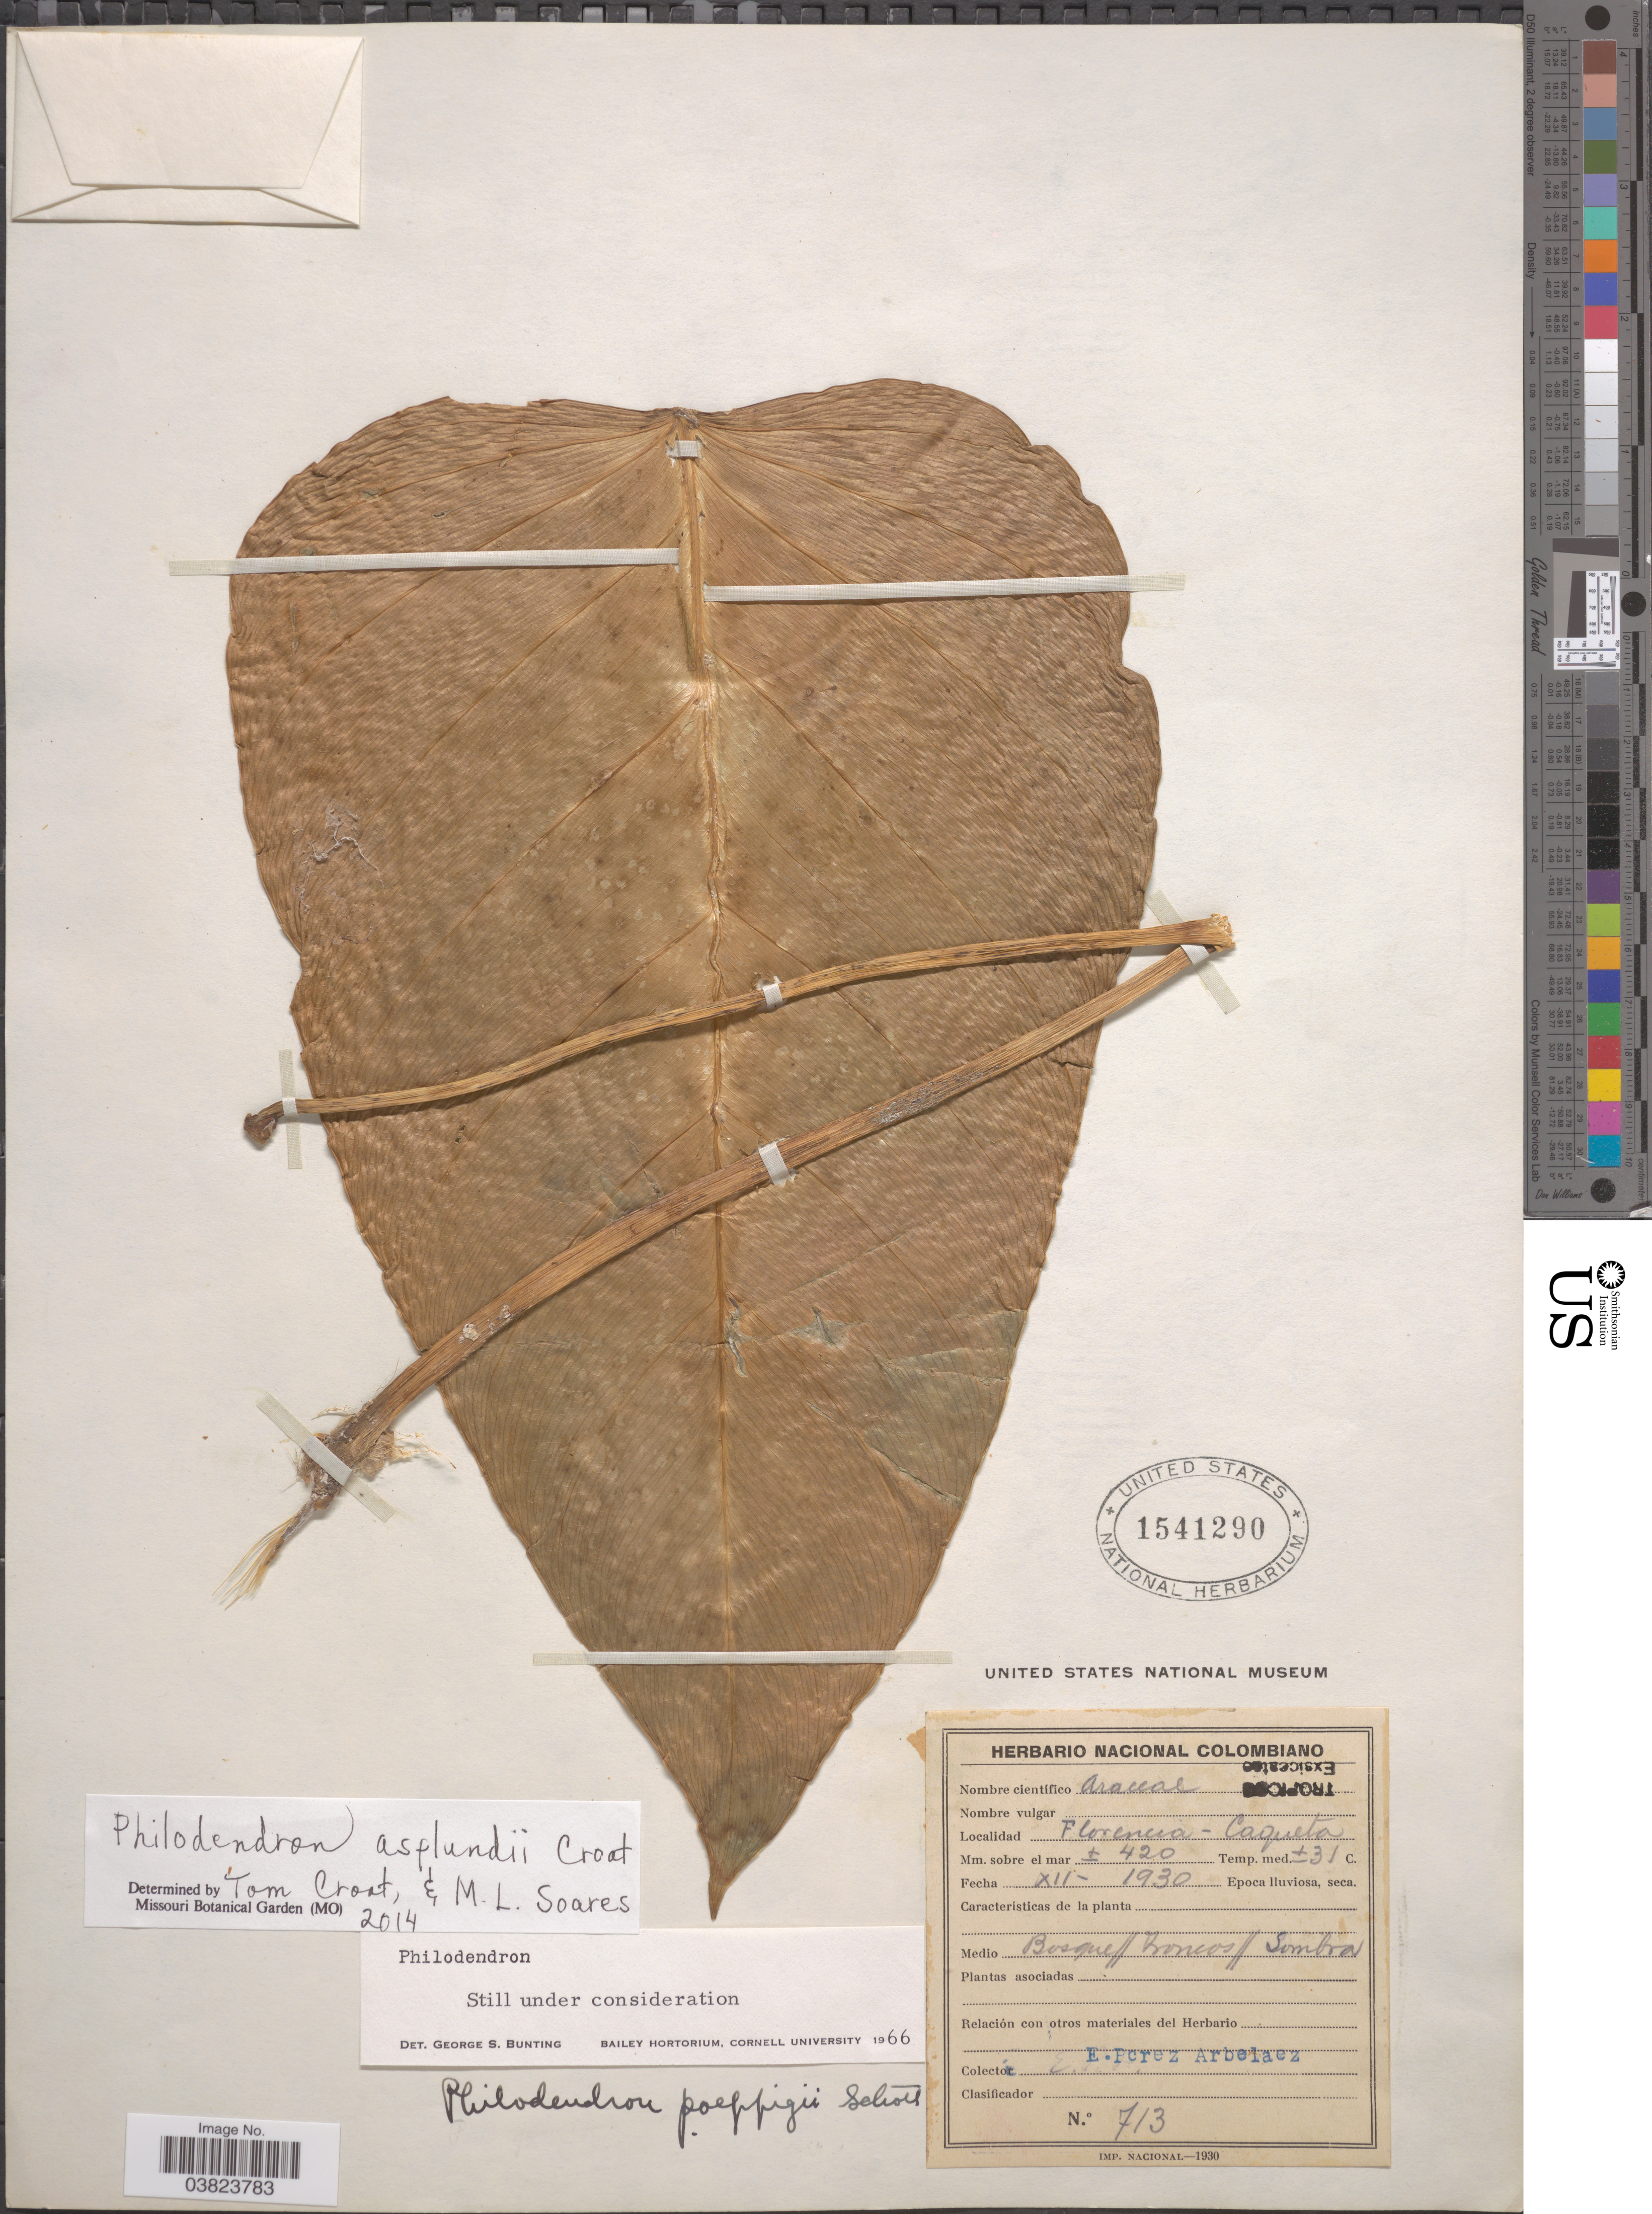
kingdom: Plantae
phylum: Tracheophyta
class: Liliopsida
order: Alismatales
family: Araceae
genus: Philodendron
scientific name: Philodendron asplundii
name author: Croat & M.L. Soares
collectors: E. Pérez Arbeláez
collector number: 713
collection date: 1930-12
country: Colombia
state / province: Caquetá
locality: Florencia-Caqueta.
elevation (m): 420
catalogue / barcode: US 1541290